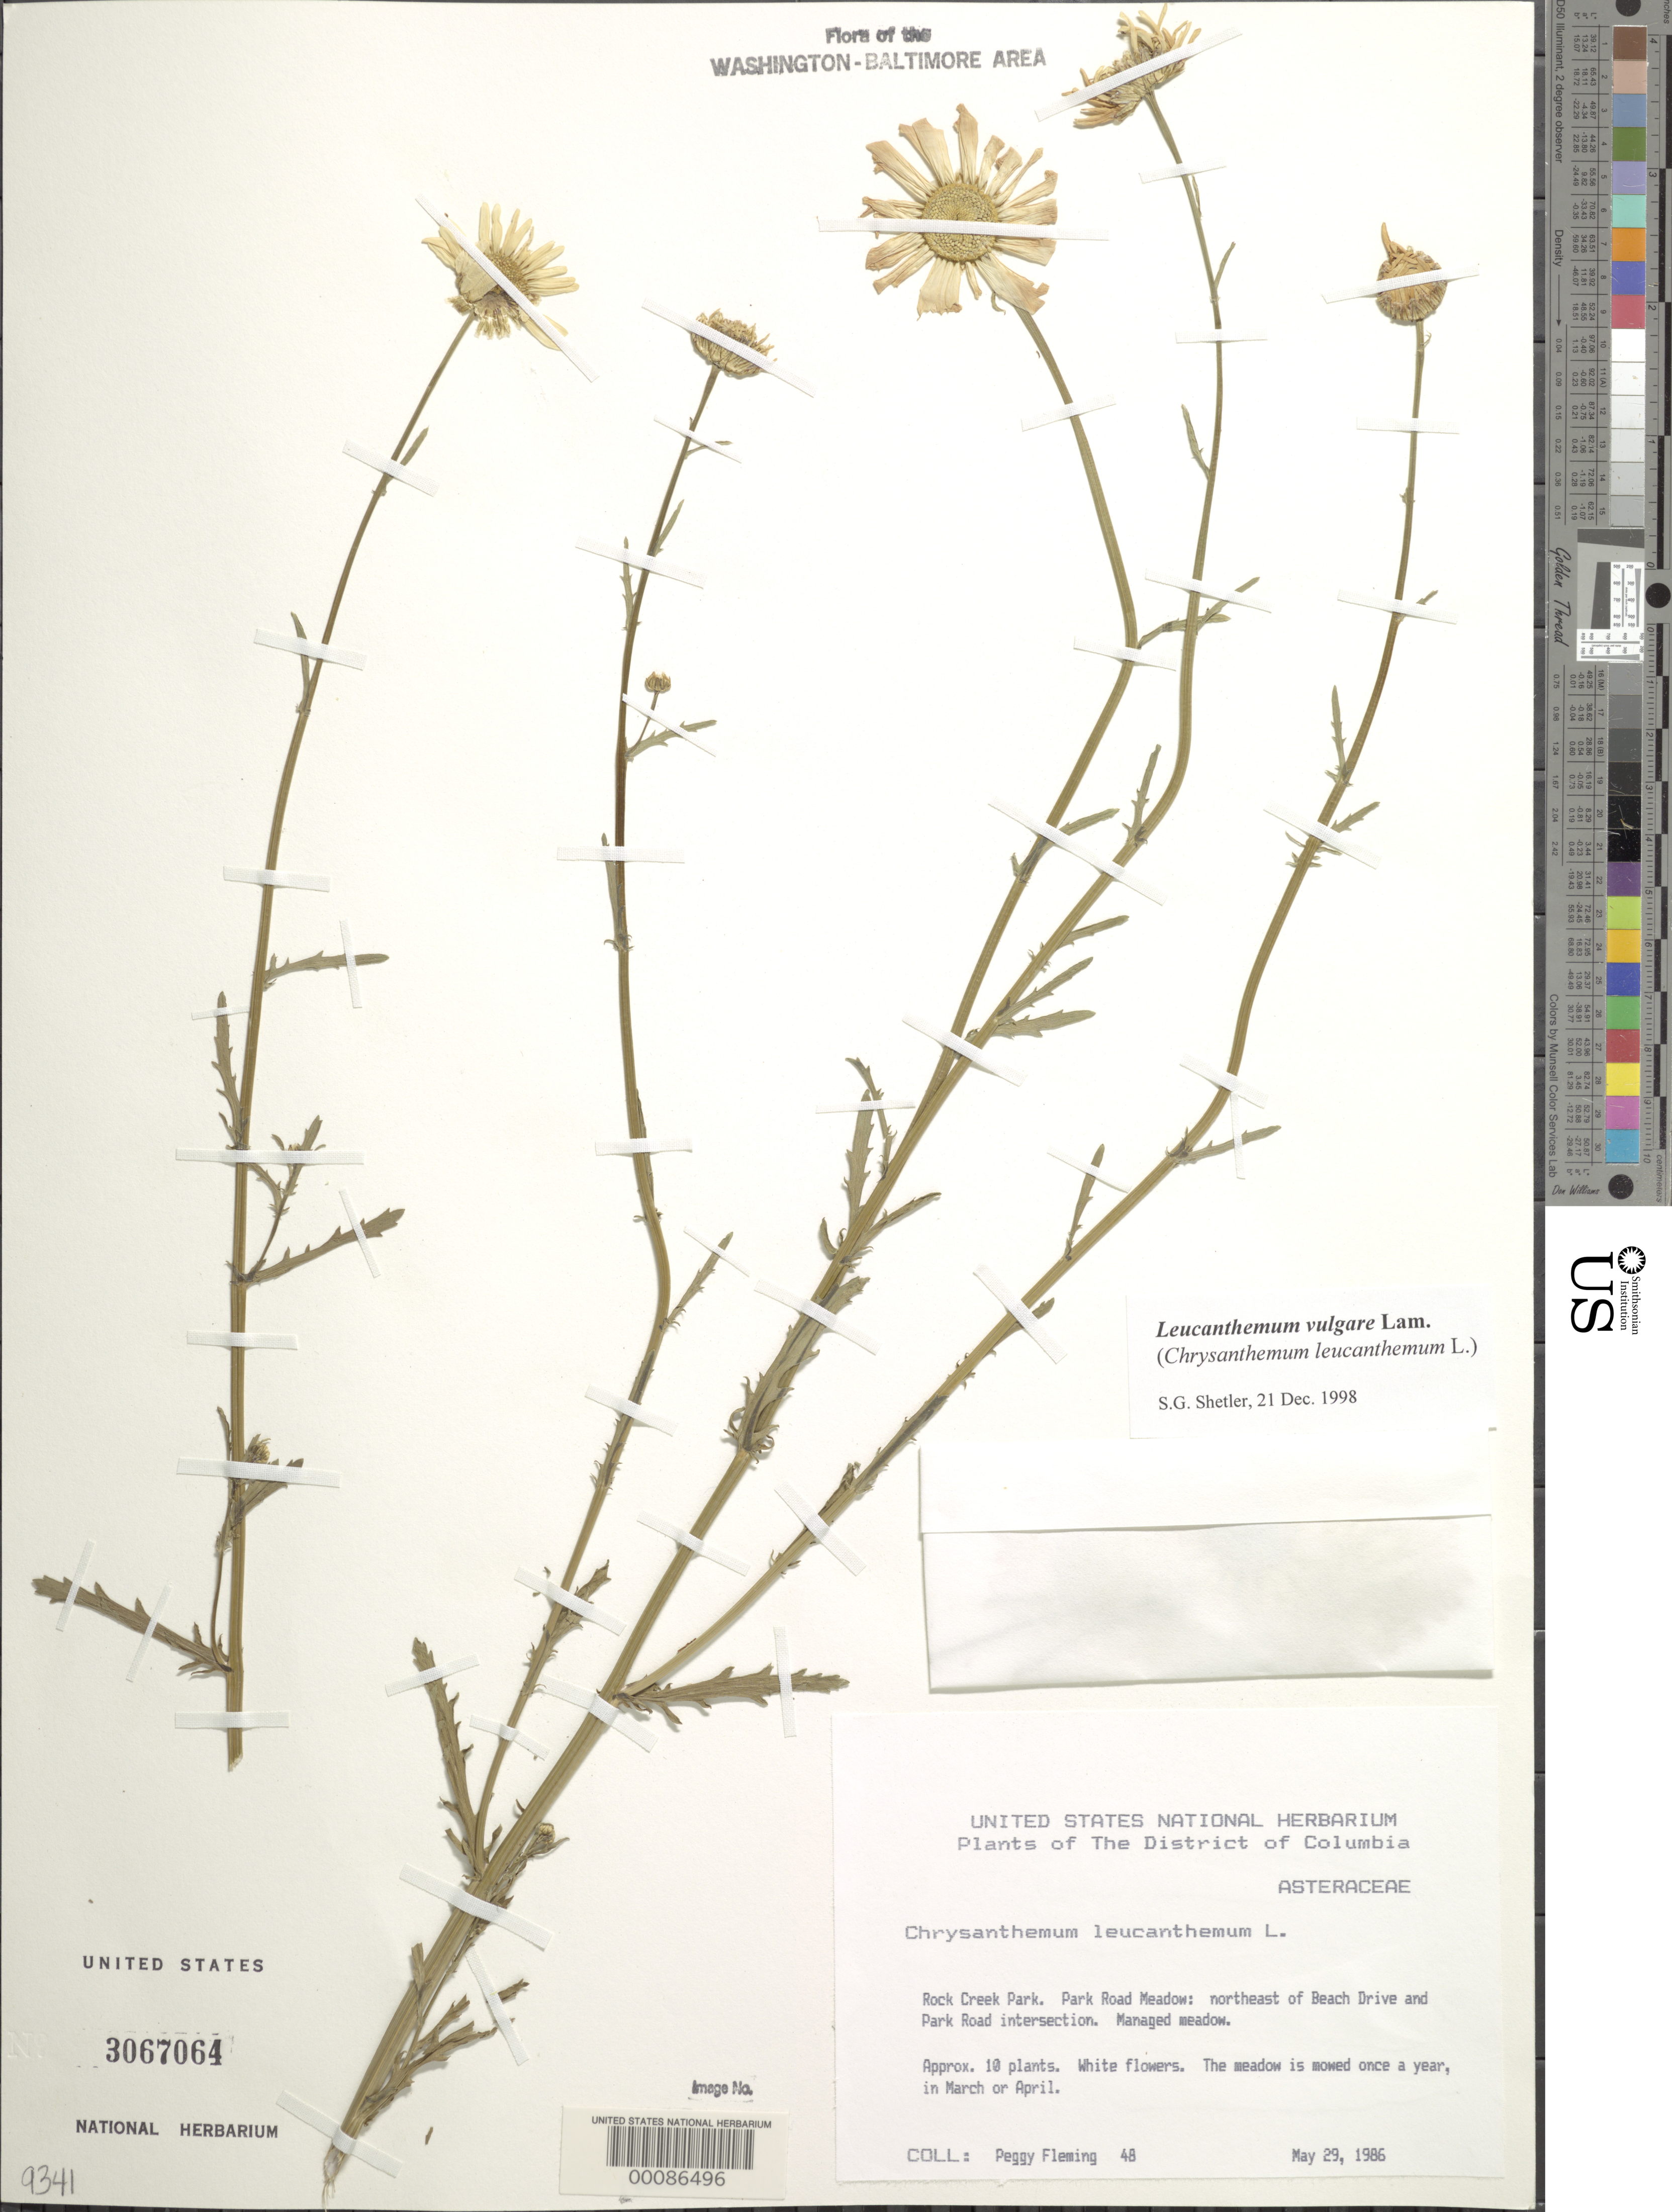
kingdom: Plantae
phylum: Tracheophyta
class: Magnoliopsida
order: Asterales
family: Asteraceae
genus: Leucanthemum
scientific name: Leucanthemum vulgare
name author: Lam.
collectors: P. Fleming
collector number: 48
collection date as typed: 29 May 1986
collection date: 1986-05-29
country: United States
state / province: District of Columbia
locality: Rock Creek Park, Park Road meadow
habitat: Managed meadow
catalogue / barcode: US 3067064